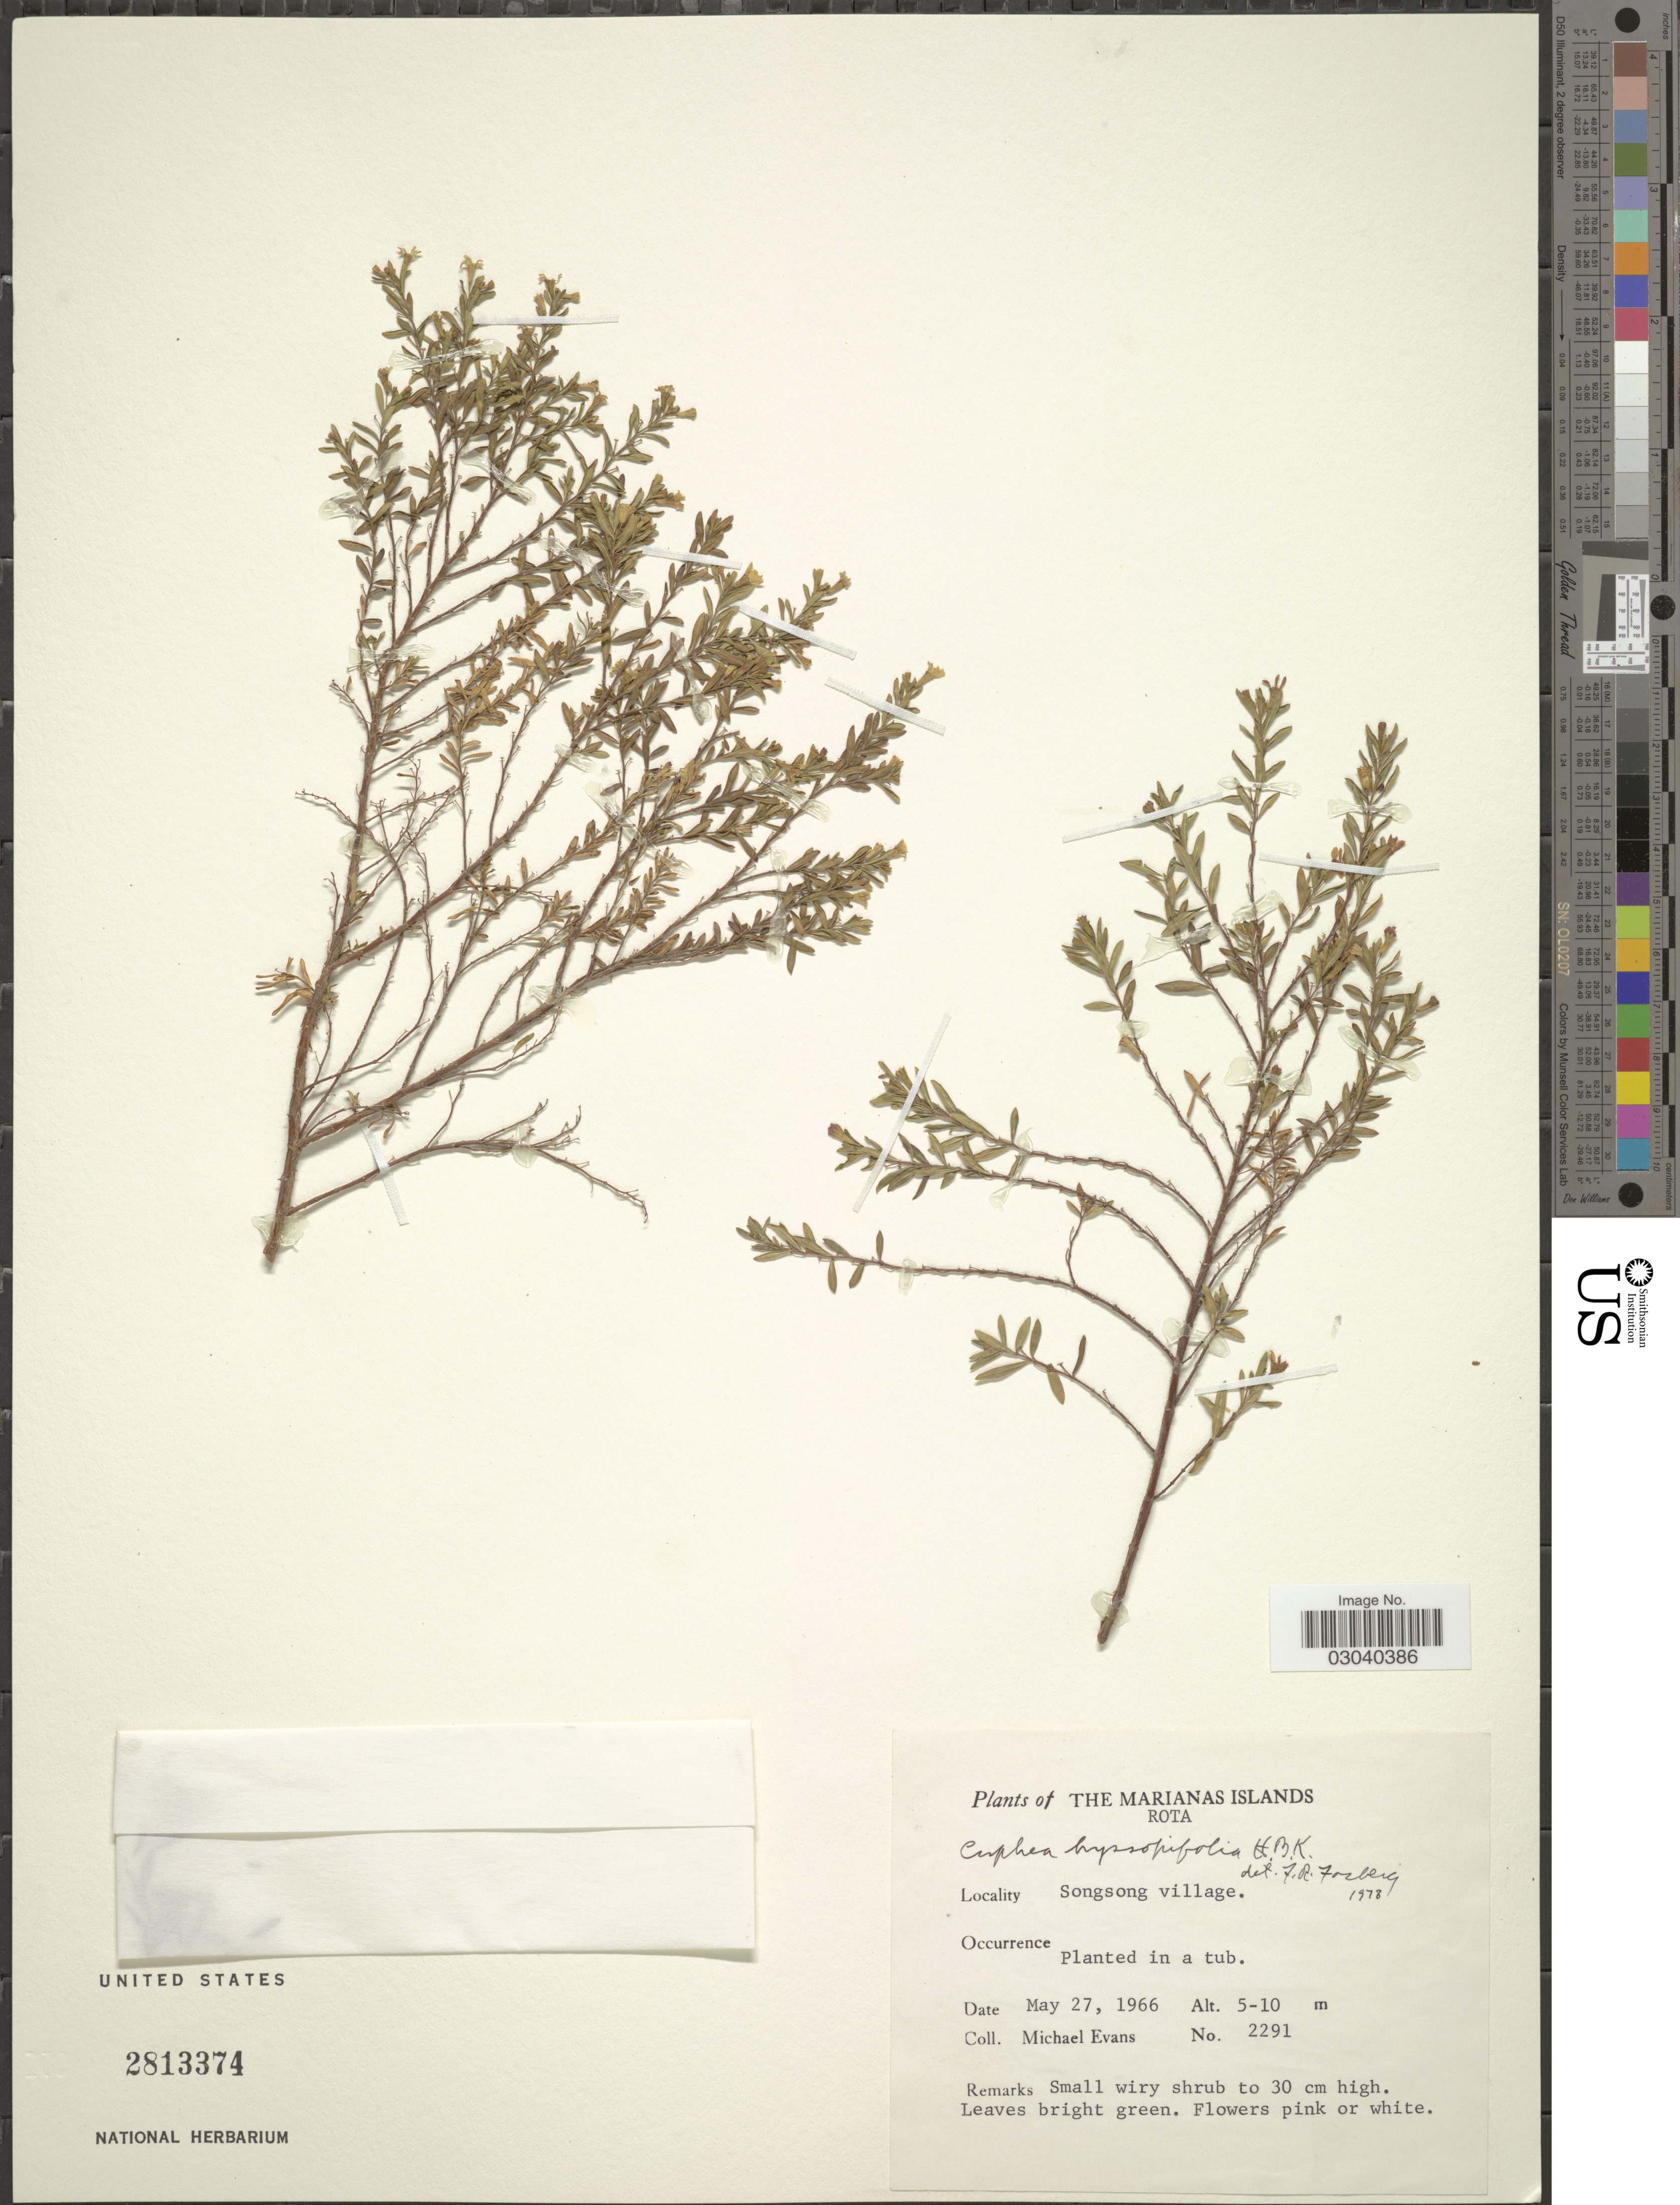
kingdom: Plantae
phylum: Tracheophyta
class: Magnoliopsida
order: Myrtales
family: Lythraceae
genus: Cuphea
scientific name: Cuphea hyssopifolia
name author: Kunth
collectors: M. Evans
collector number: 2291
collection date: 1966-05-27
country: Northern Mariana Islands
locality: Marianas Islands. Rota. Songsong village.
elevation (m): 5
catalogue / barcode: US 2813374